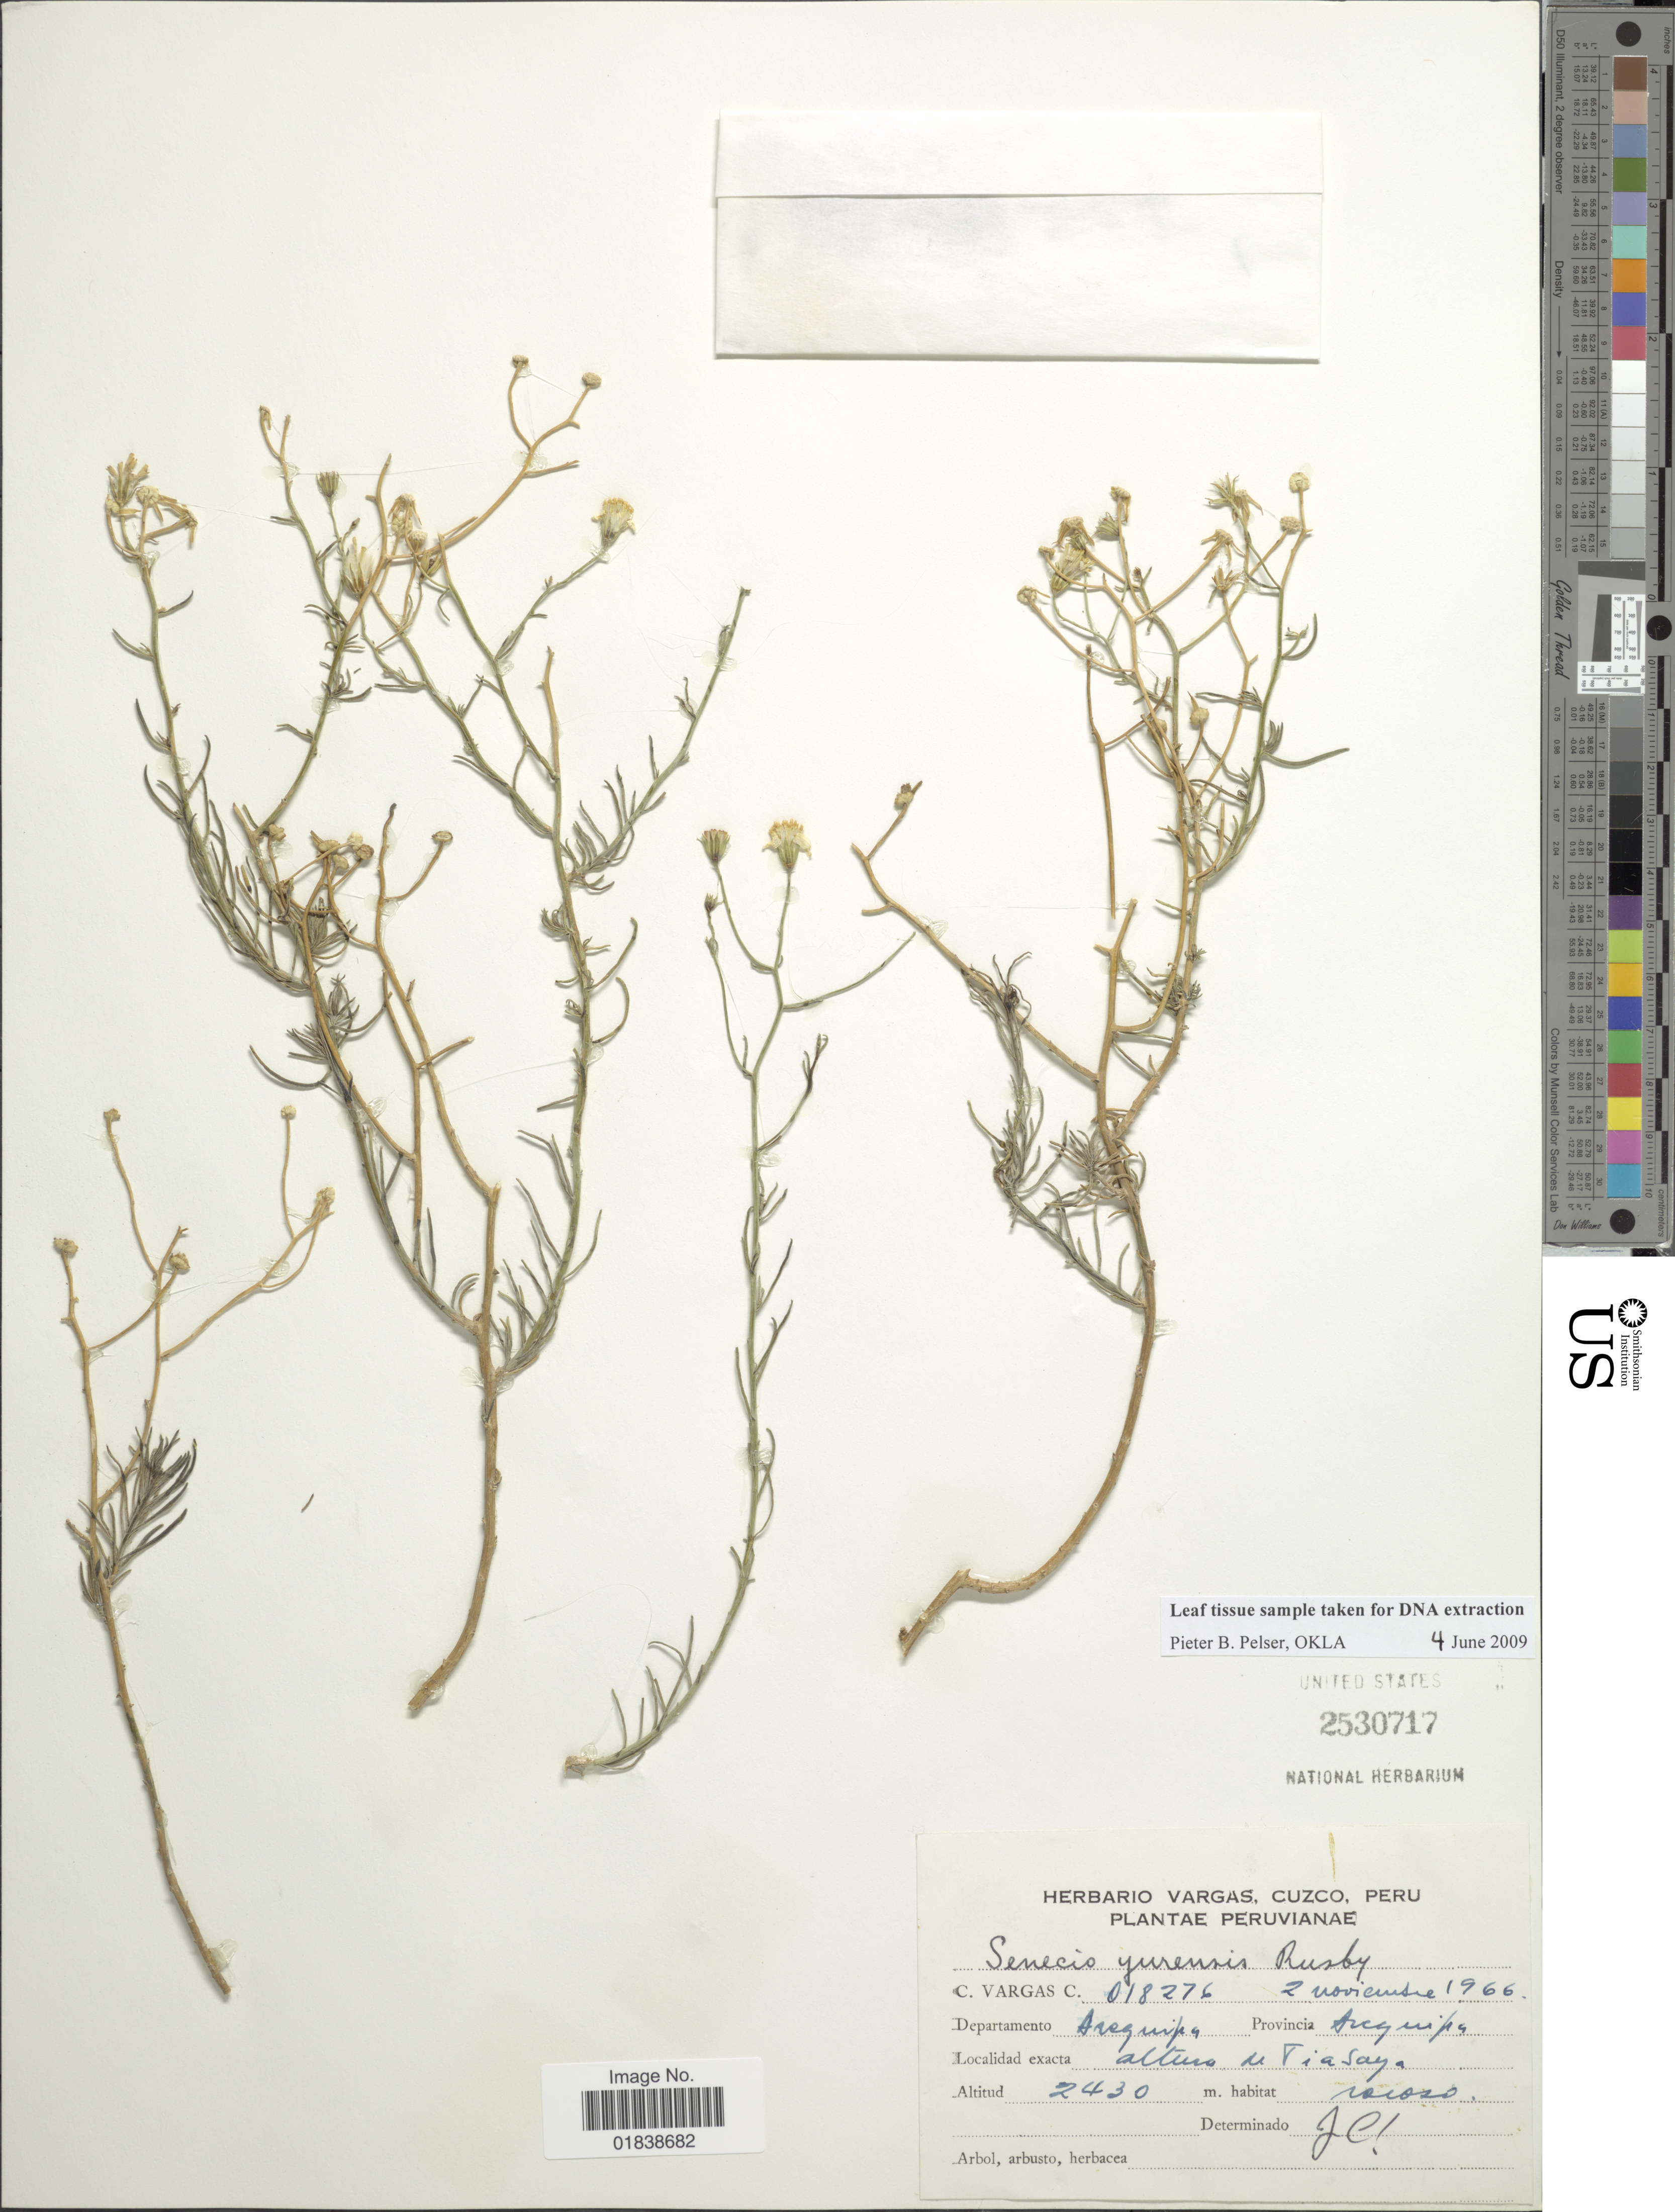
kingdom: Plantae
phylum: Tracheophyta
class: Magnoliopsida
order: Asterales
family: Asteraceae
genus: Senecio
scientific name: Senecio yurensis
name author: Rusby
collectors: C. Vargas Calderón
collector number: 2430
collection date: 1966-11-02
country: Peru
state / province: Arequipa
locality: Provincia Arequipa, alturo de Tiasaya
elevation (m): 2430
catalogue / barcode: US 2530717